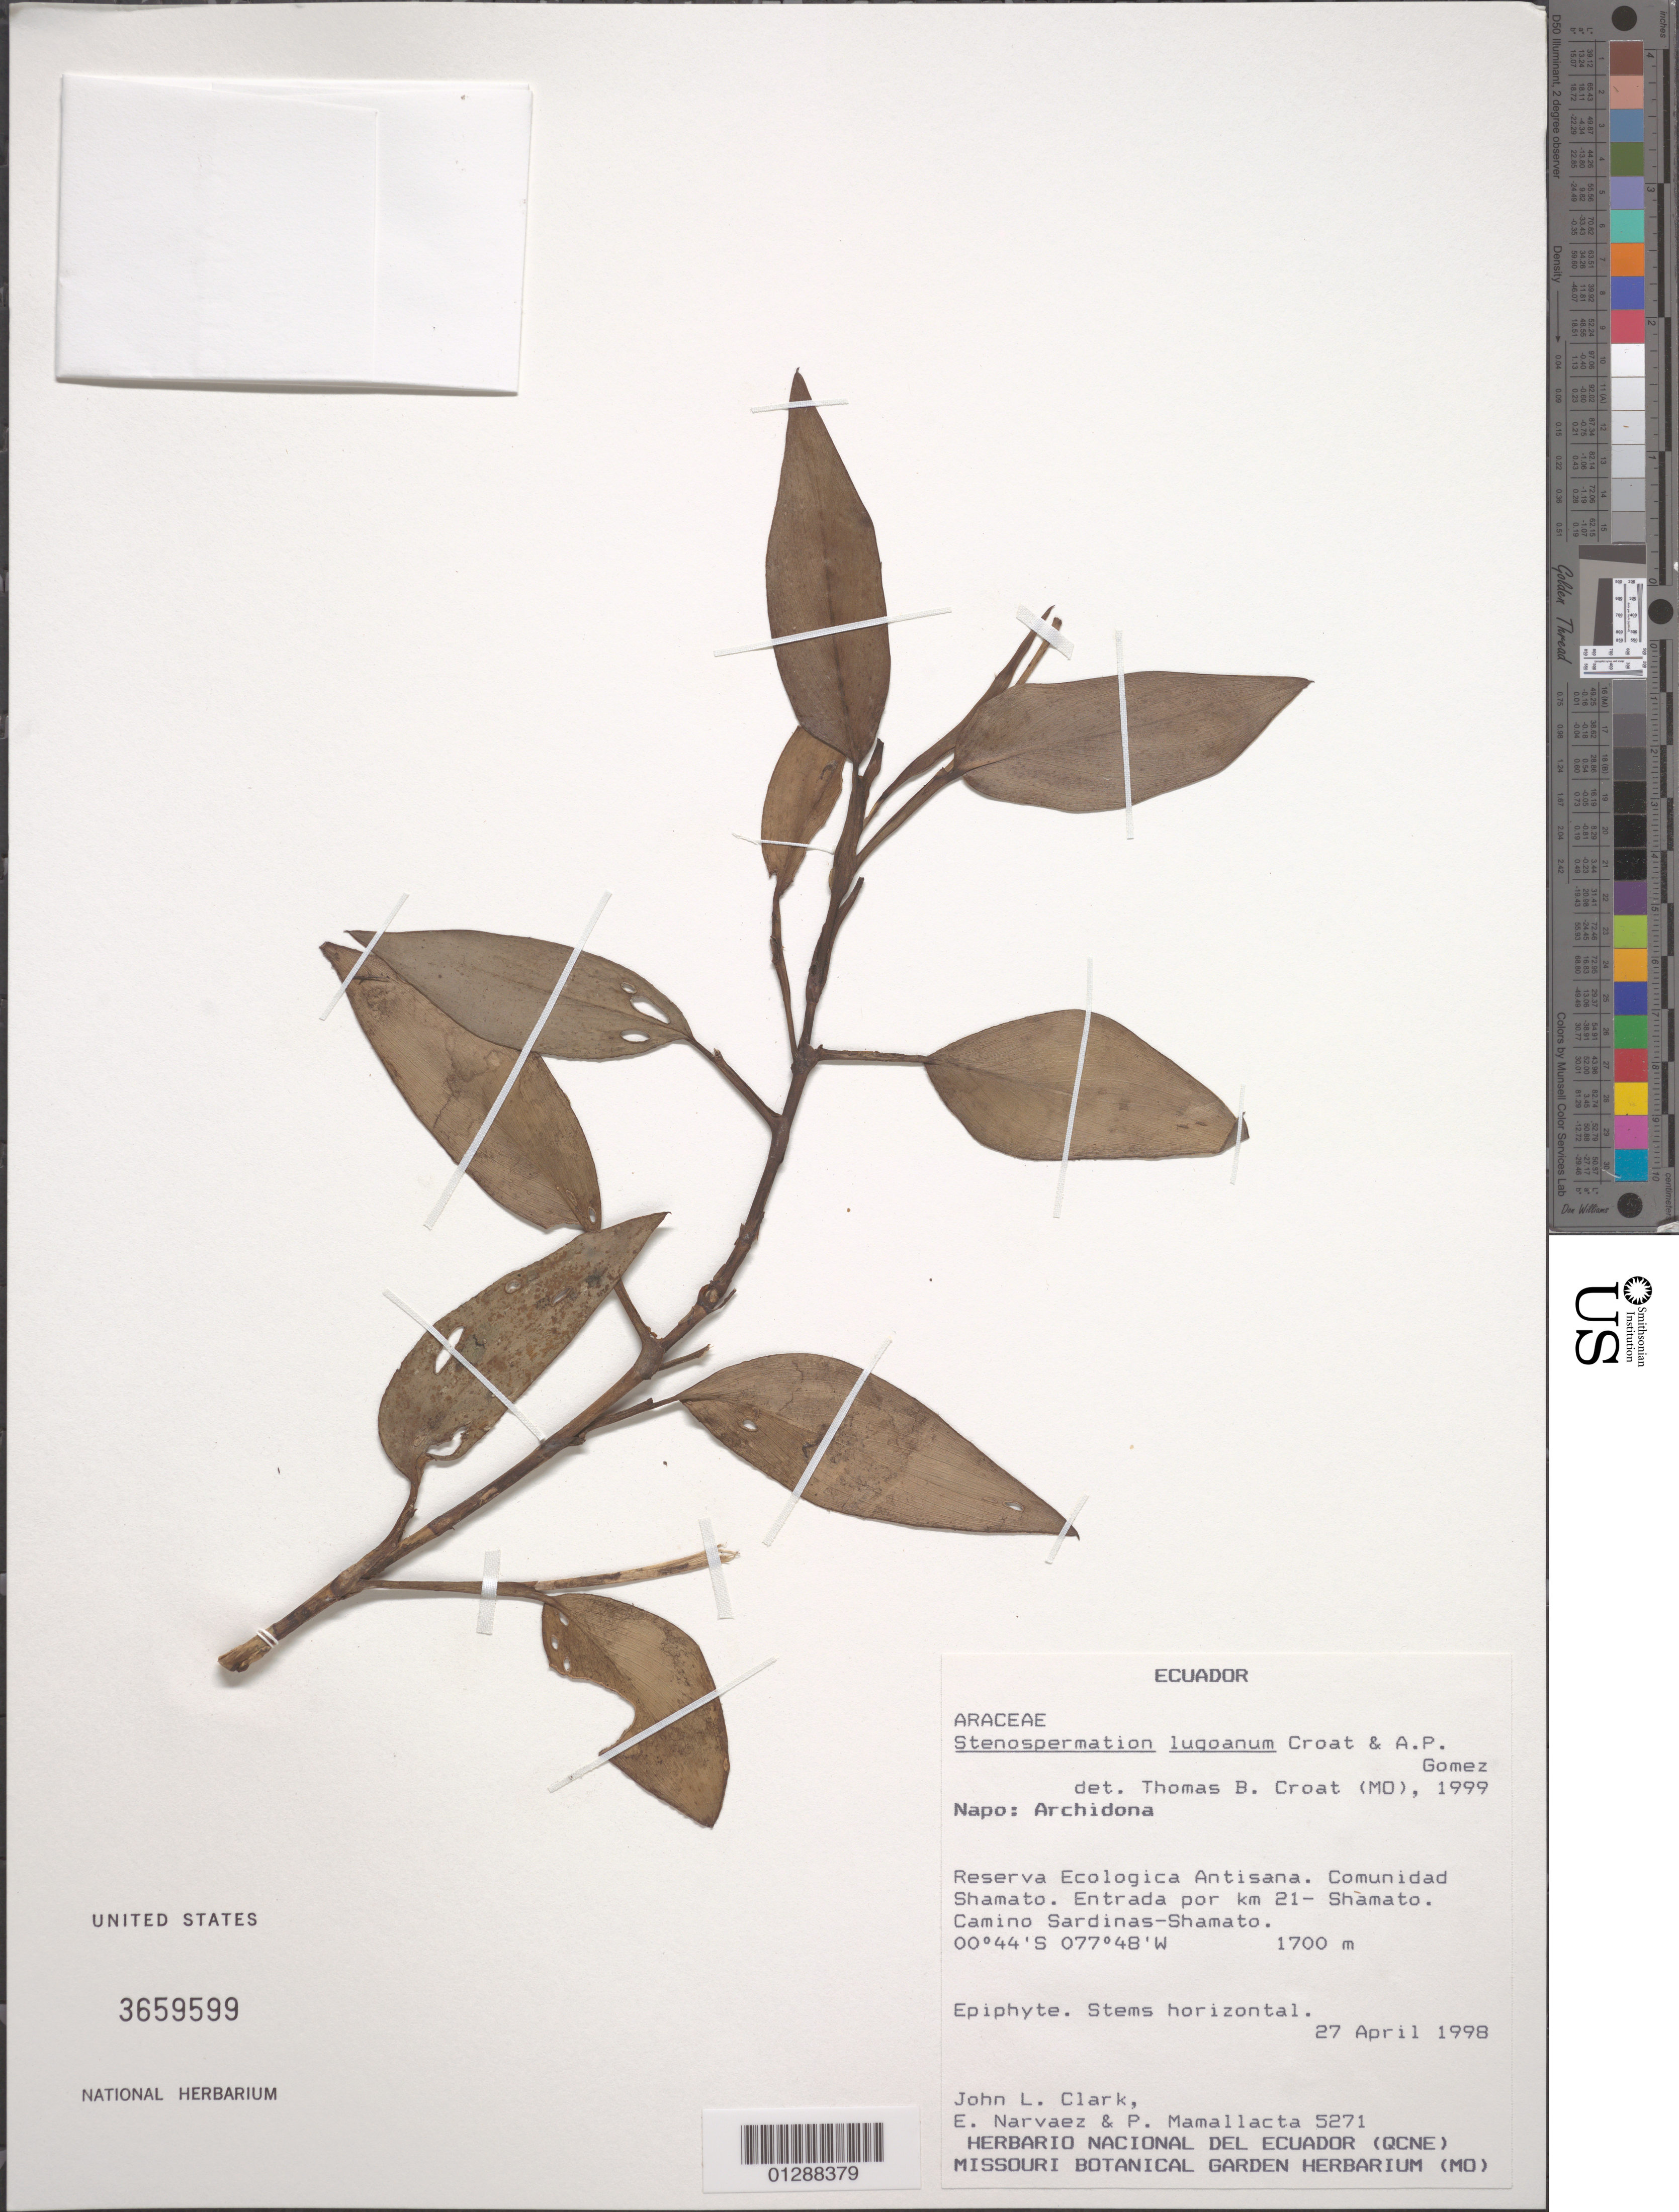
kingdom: Plantae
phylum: Tracheophyta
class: Liliopsida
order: Alismatales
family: Araceae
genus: Stenospermation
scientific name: Stenospermation lugoanum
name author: Croat & A. Gómez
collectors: J. L. Clark, E. Narváez & P. Mamallacta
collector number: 5271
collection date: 1998-04-27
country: Ecuador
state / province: Napo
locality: Archidona. Reserva Ecologica Antisana. Comunidad Shamato. Entrada por km 21 - Shàmato. Camino Sardinas-Shamato.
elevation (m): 1700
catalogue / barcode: US 3659599